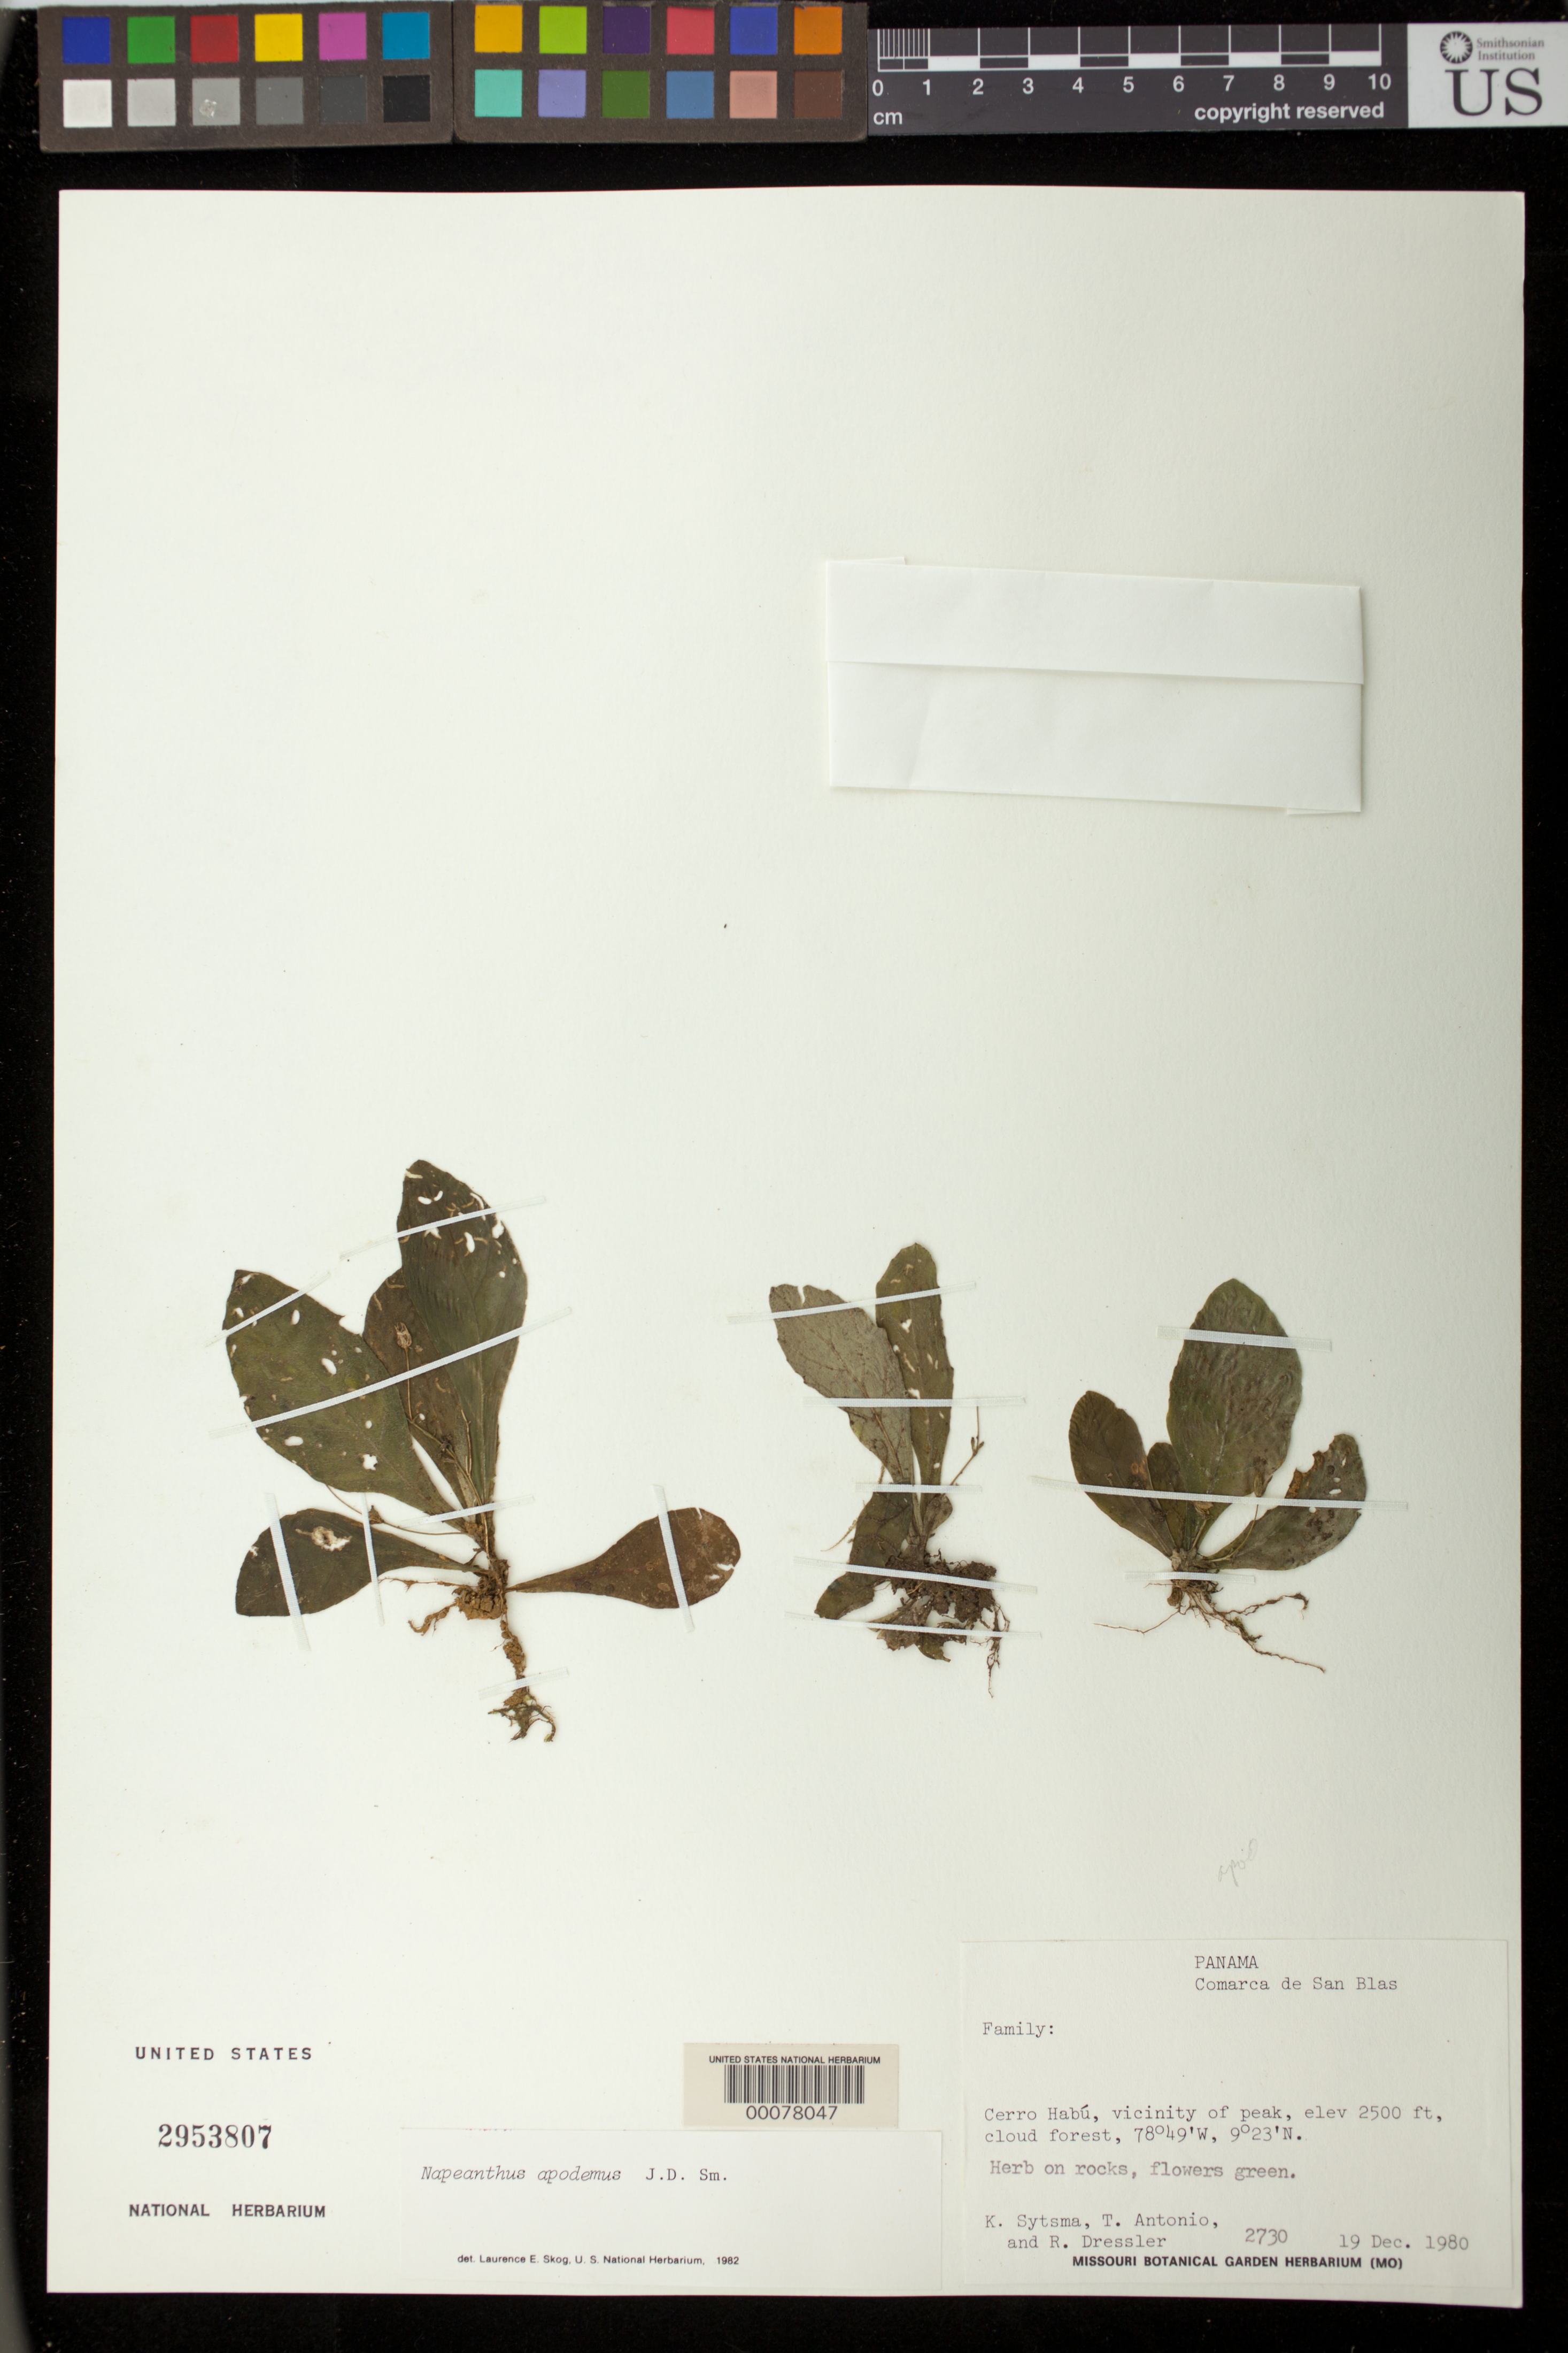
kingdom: Plantae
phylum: Tracheophyta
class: Magnoliopsida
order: Lamiales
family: Gesneriaceae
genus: Napeanthus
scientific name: Napeanthus apodemus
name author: Donn. Sm.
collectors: K. J. Sytsma, T. Antonio & R. Dressler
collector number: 2730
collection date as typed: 19 Dec 1980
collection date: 1980-12-19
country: Panama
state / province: Kuna Yala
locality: Cerro Habú, vicinity of peak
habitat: Cloud forest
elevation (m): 762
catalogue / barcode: US 2953807